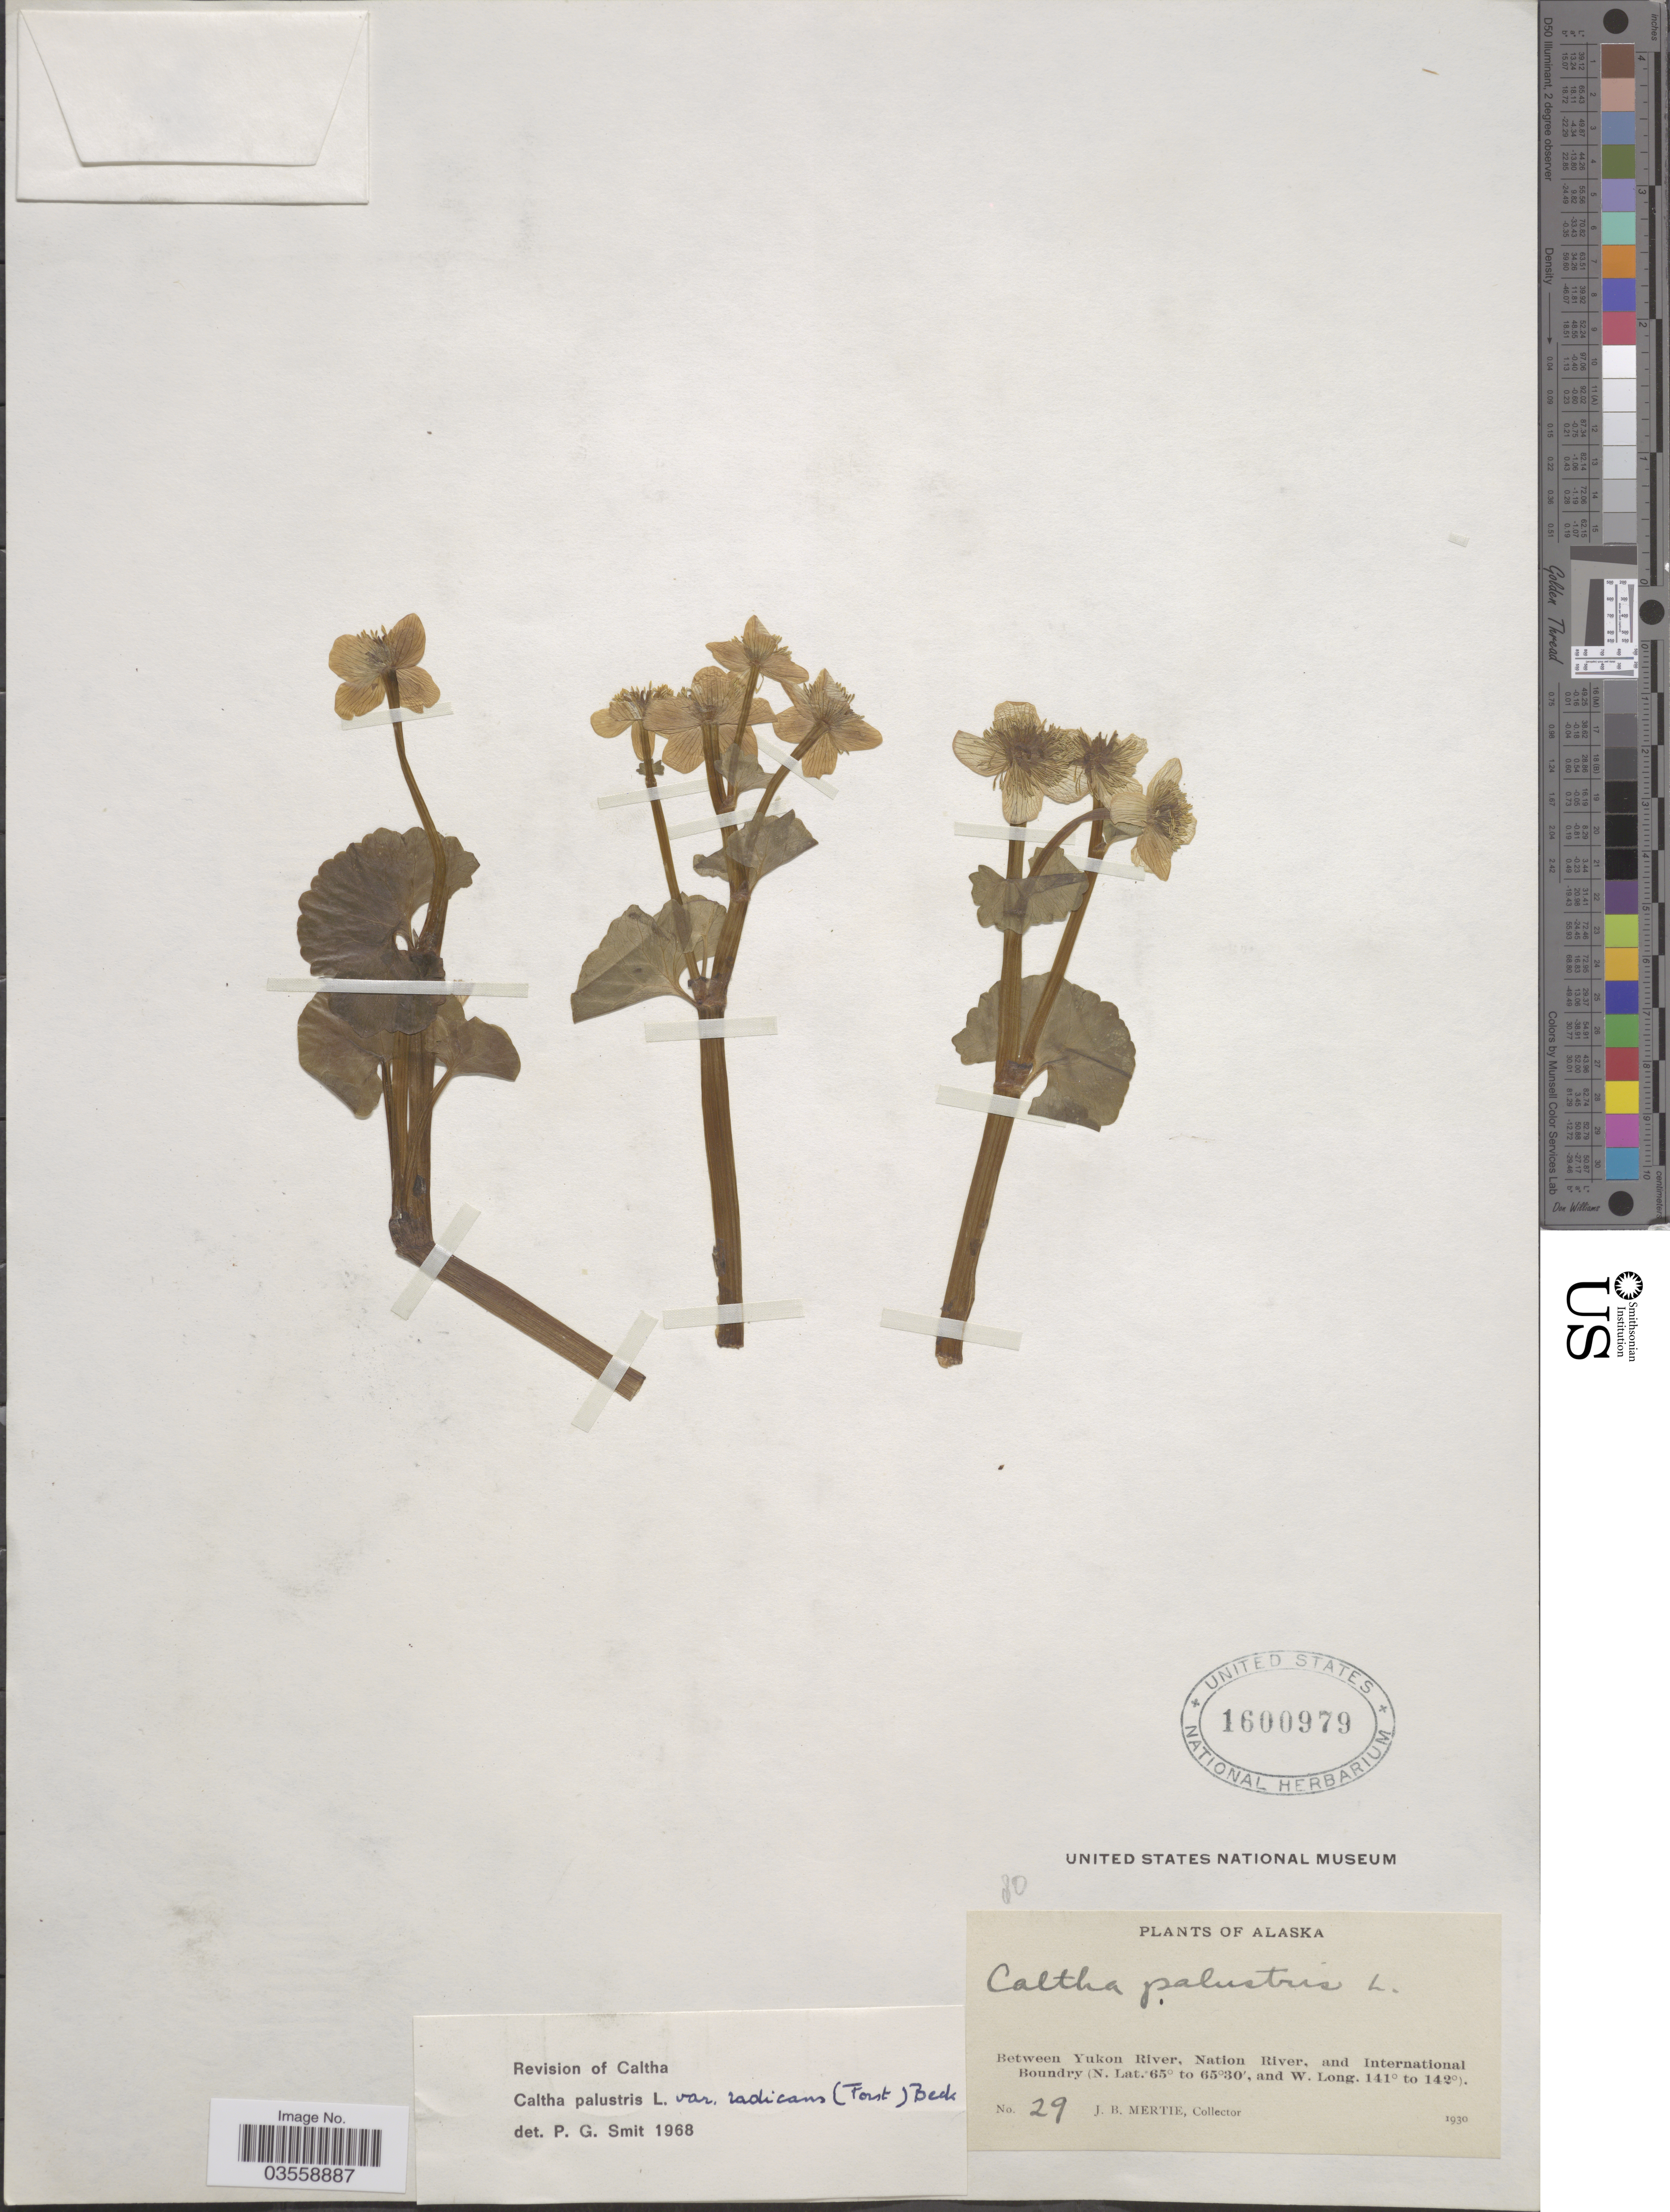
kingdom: Plantae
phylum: Tracheophyta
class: Magnoliopsida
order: Ranunculales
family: Ranunculaceae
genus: Caltha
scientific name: Caltha palustris var. radicans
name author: (T.F. Forst) Beck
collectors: J. Mertie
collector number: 29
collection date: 1930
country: United States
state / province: Alaska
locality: Between Yukon River, Nation River, and International Boundary.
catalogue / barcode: US 1600979